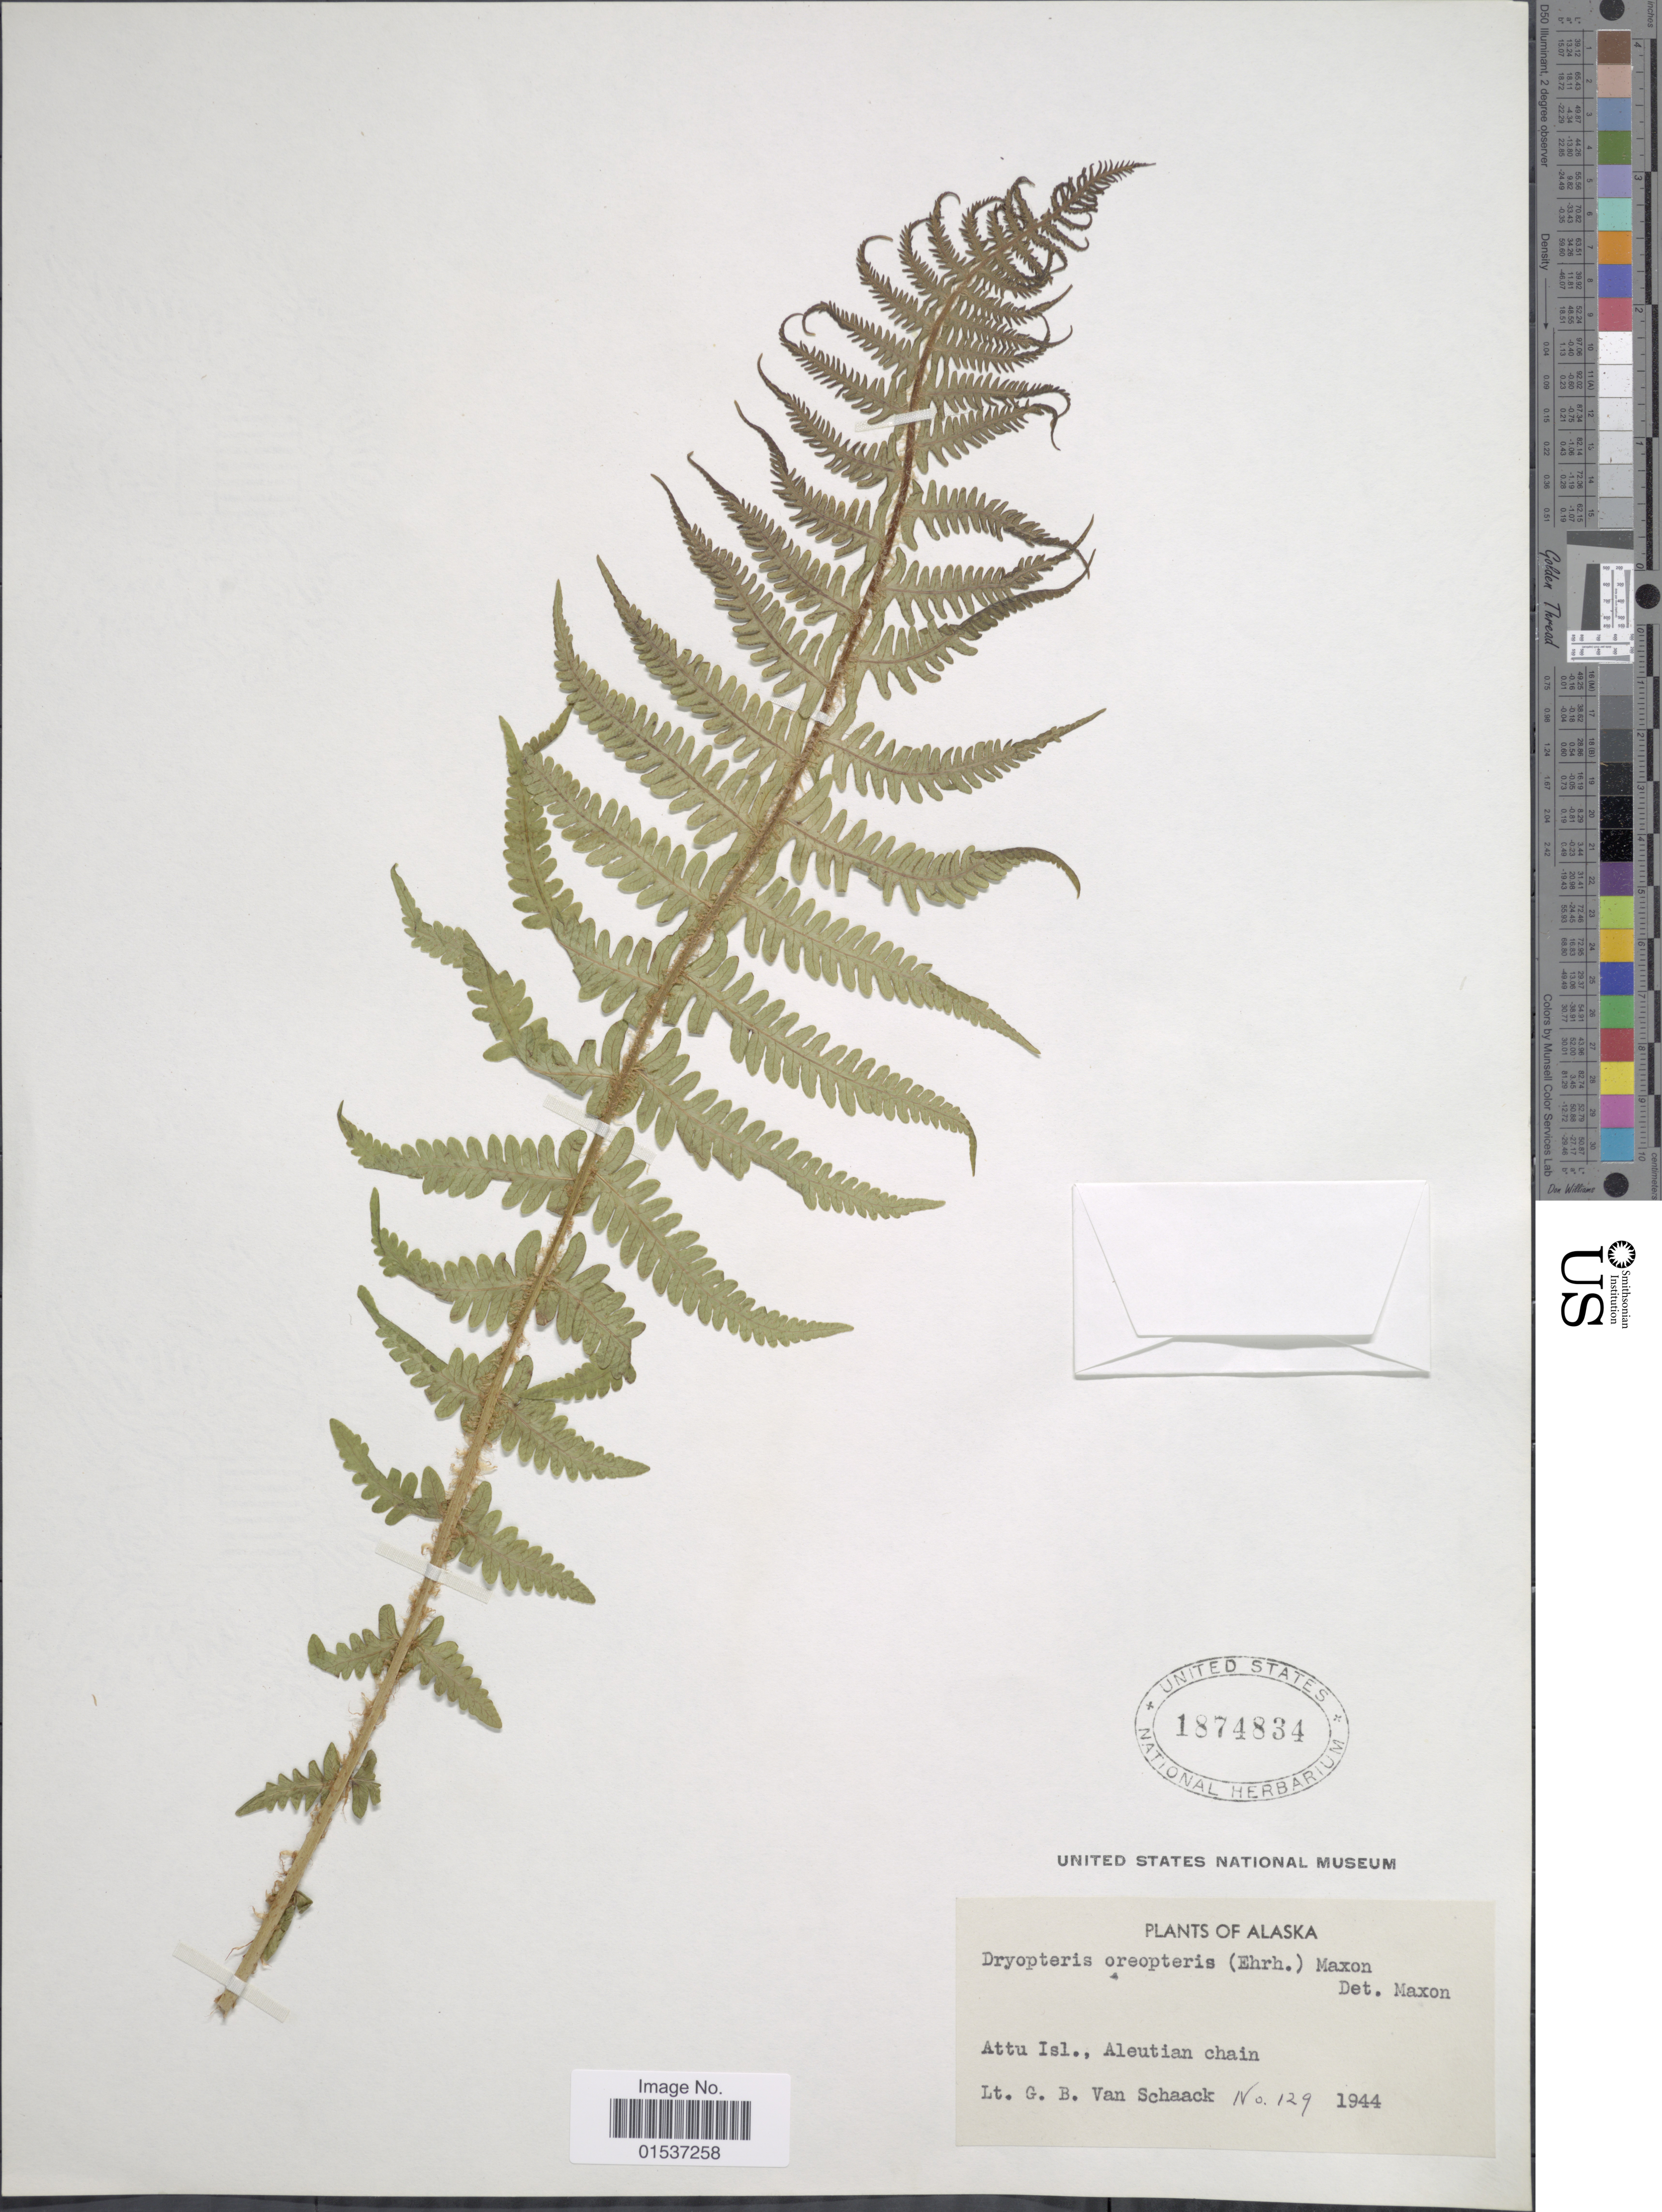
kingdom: Plantae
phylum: Tracheophyta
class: Polypodiopsida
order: Polypodiales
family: Thelypteridaceae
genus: Oreopteris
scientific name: Oreopteris limbosperma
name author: (All.) K. Iwats.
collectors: G. Van Schaack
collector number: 129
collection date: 1944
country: United States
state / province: Alaska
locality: Alaska, Attu Isl. Aleutian chain.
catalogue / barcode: US 1874834